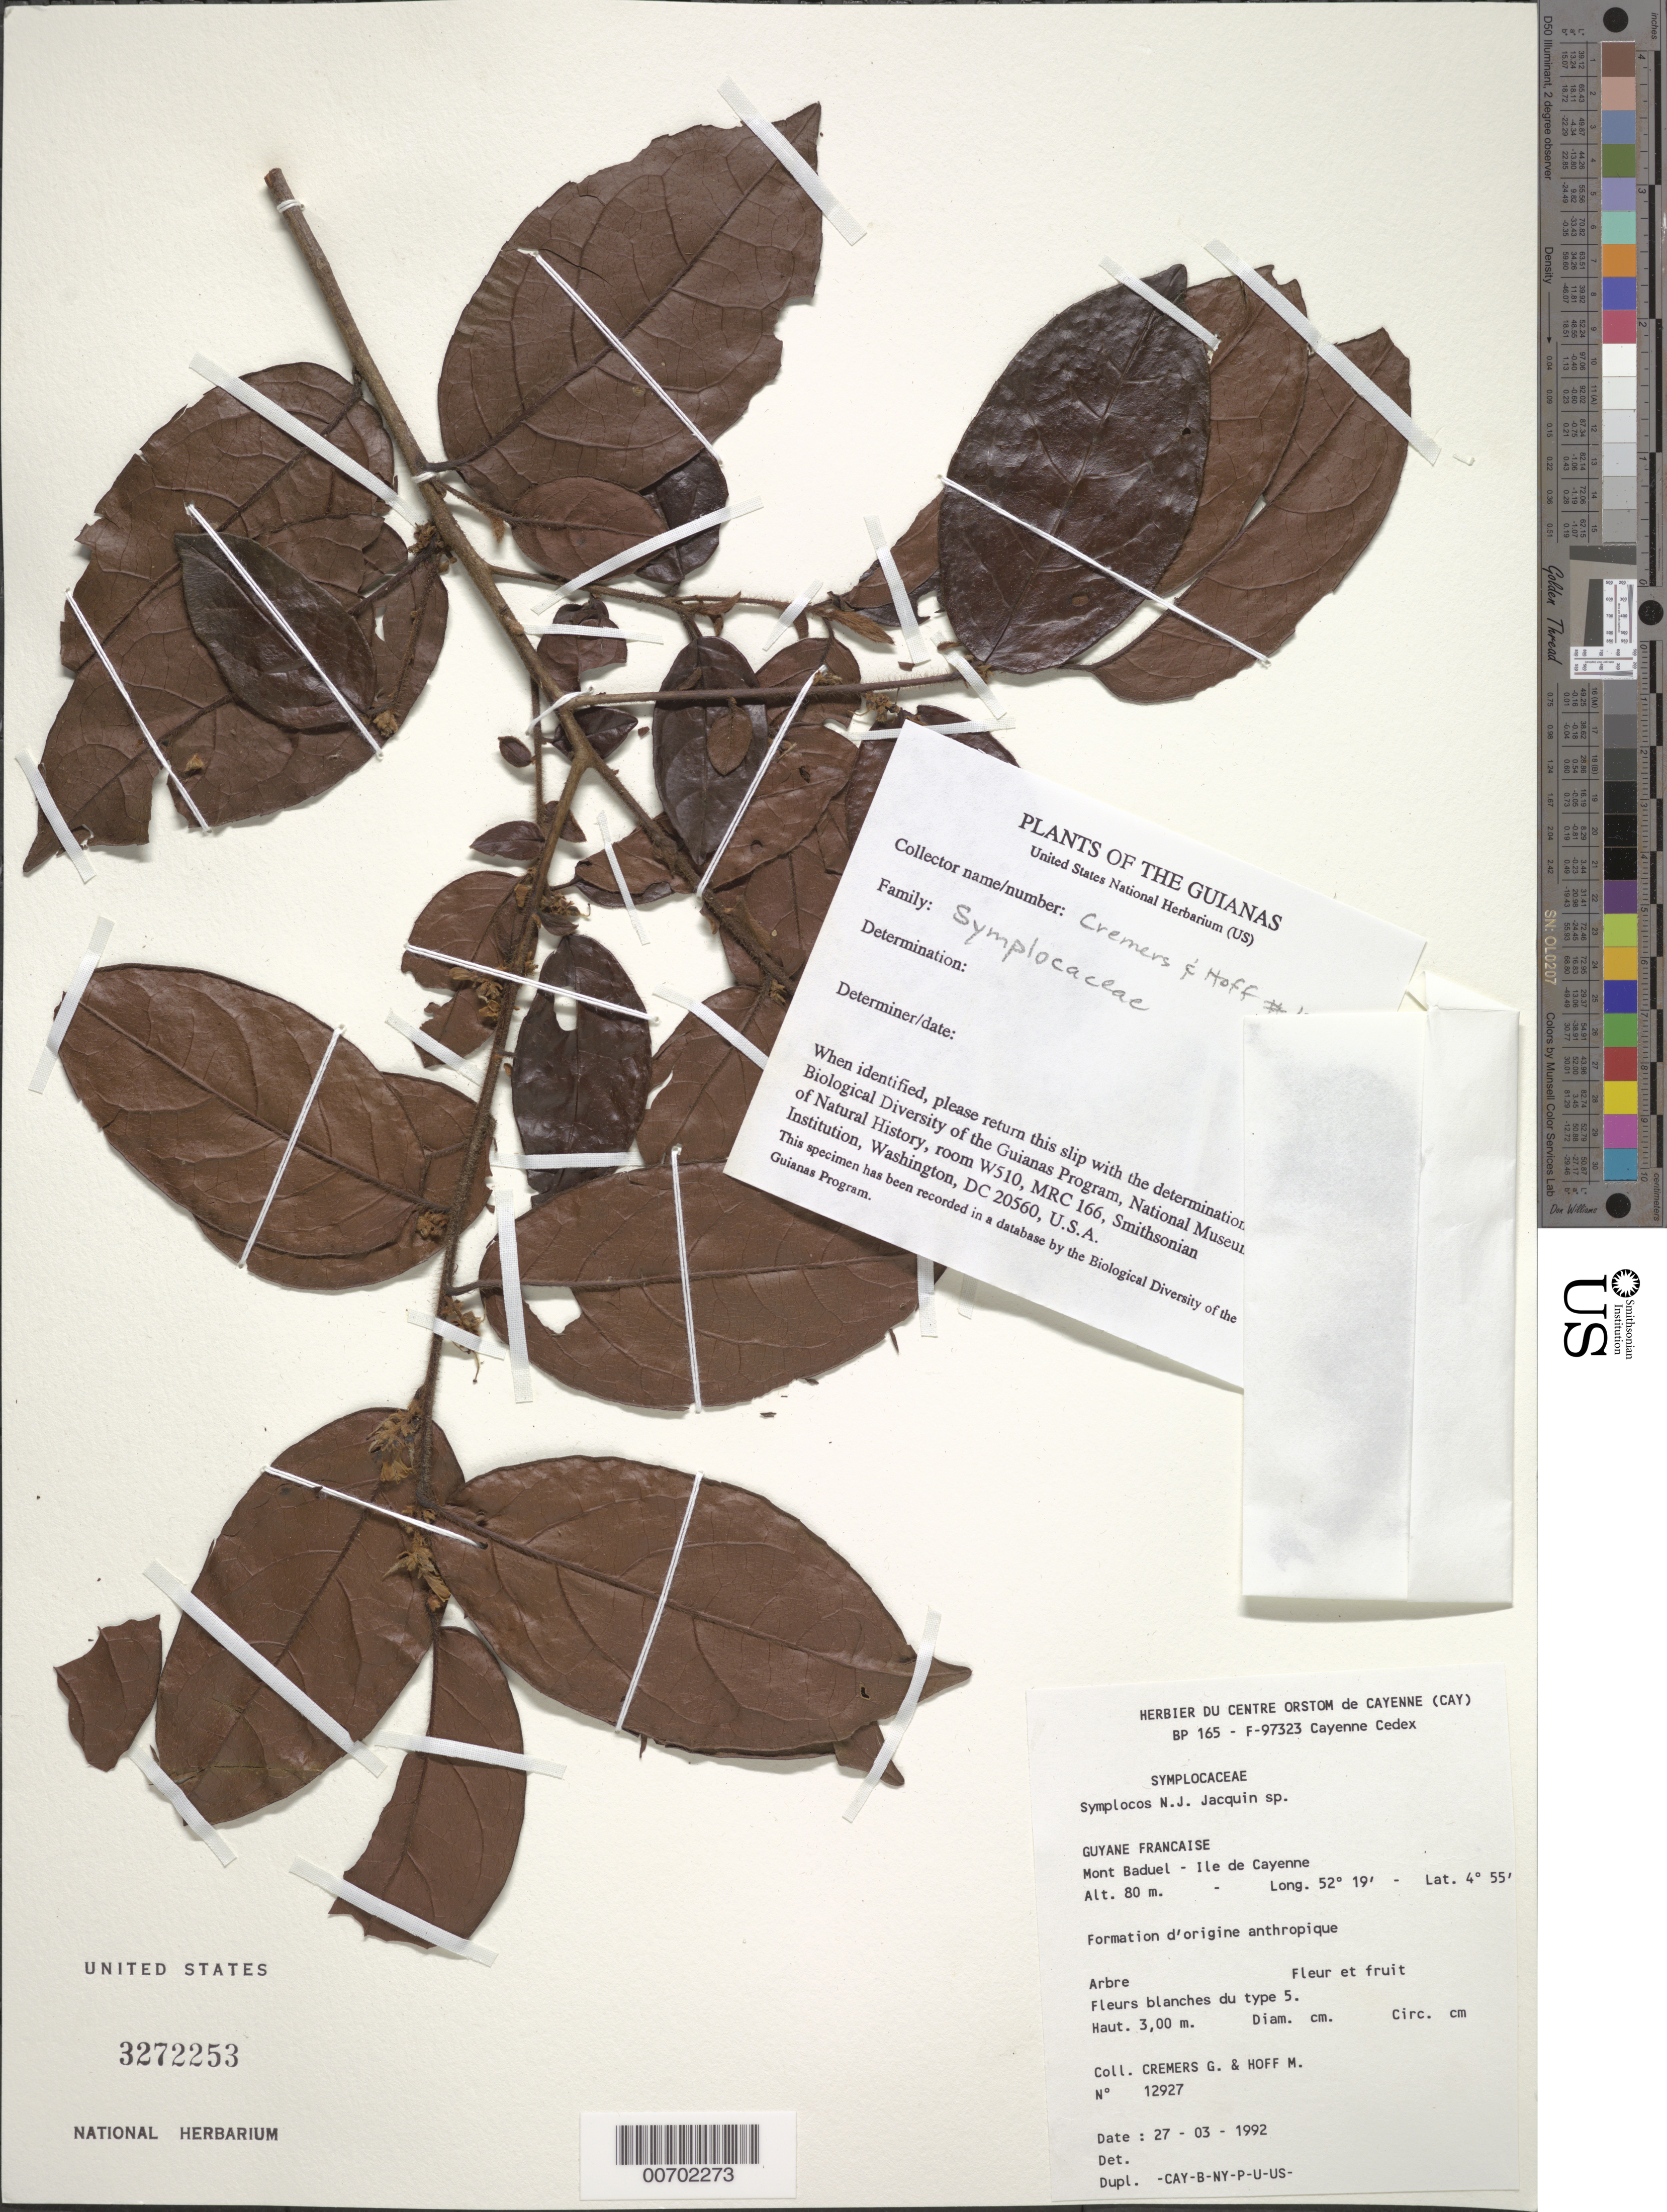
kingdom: Plantae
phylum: Tracheophyta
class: Magnoliopsida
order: Ericales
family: Symplocaceae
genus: Symplocos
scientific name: Symplocos sp.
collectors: G. Cremers & M. Hoff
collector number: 12927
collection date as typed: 27-Mar-92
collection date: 1992-03-27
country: French Guiana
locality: Mont Baduel, Ile de Cayenne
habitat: Formation d'origine anthropique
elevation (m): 80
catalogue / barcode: US 3272253